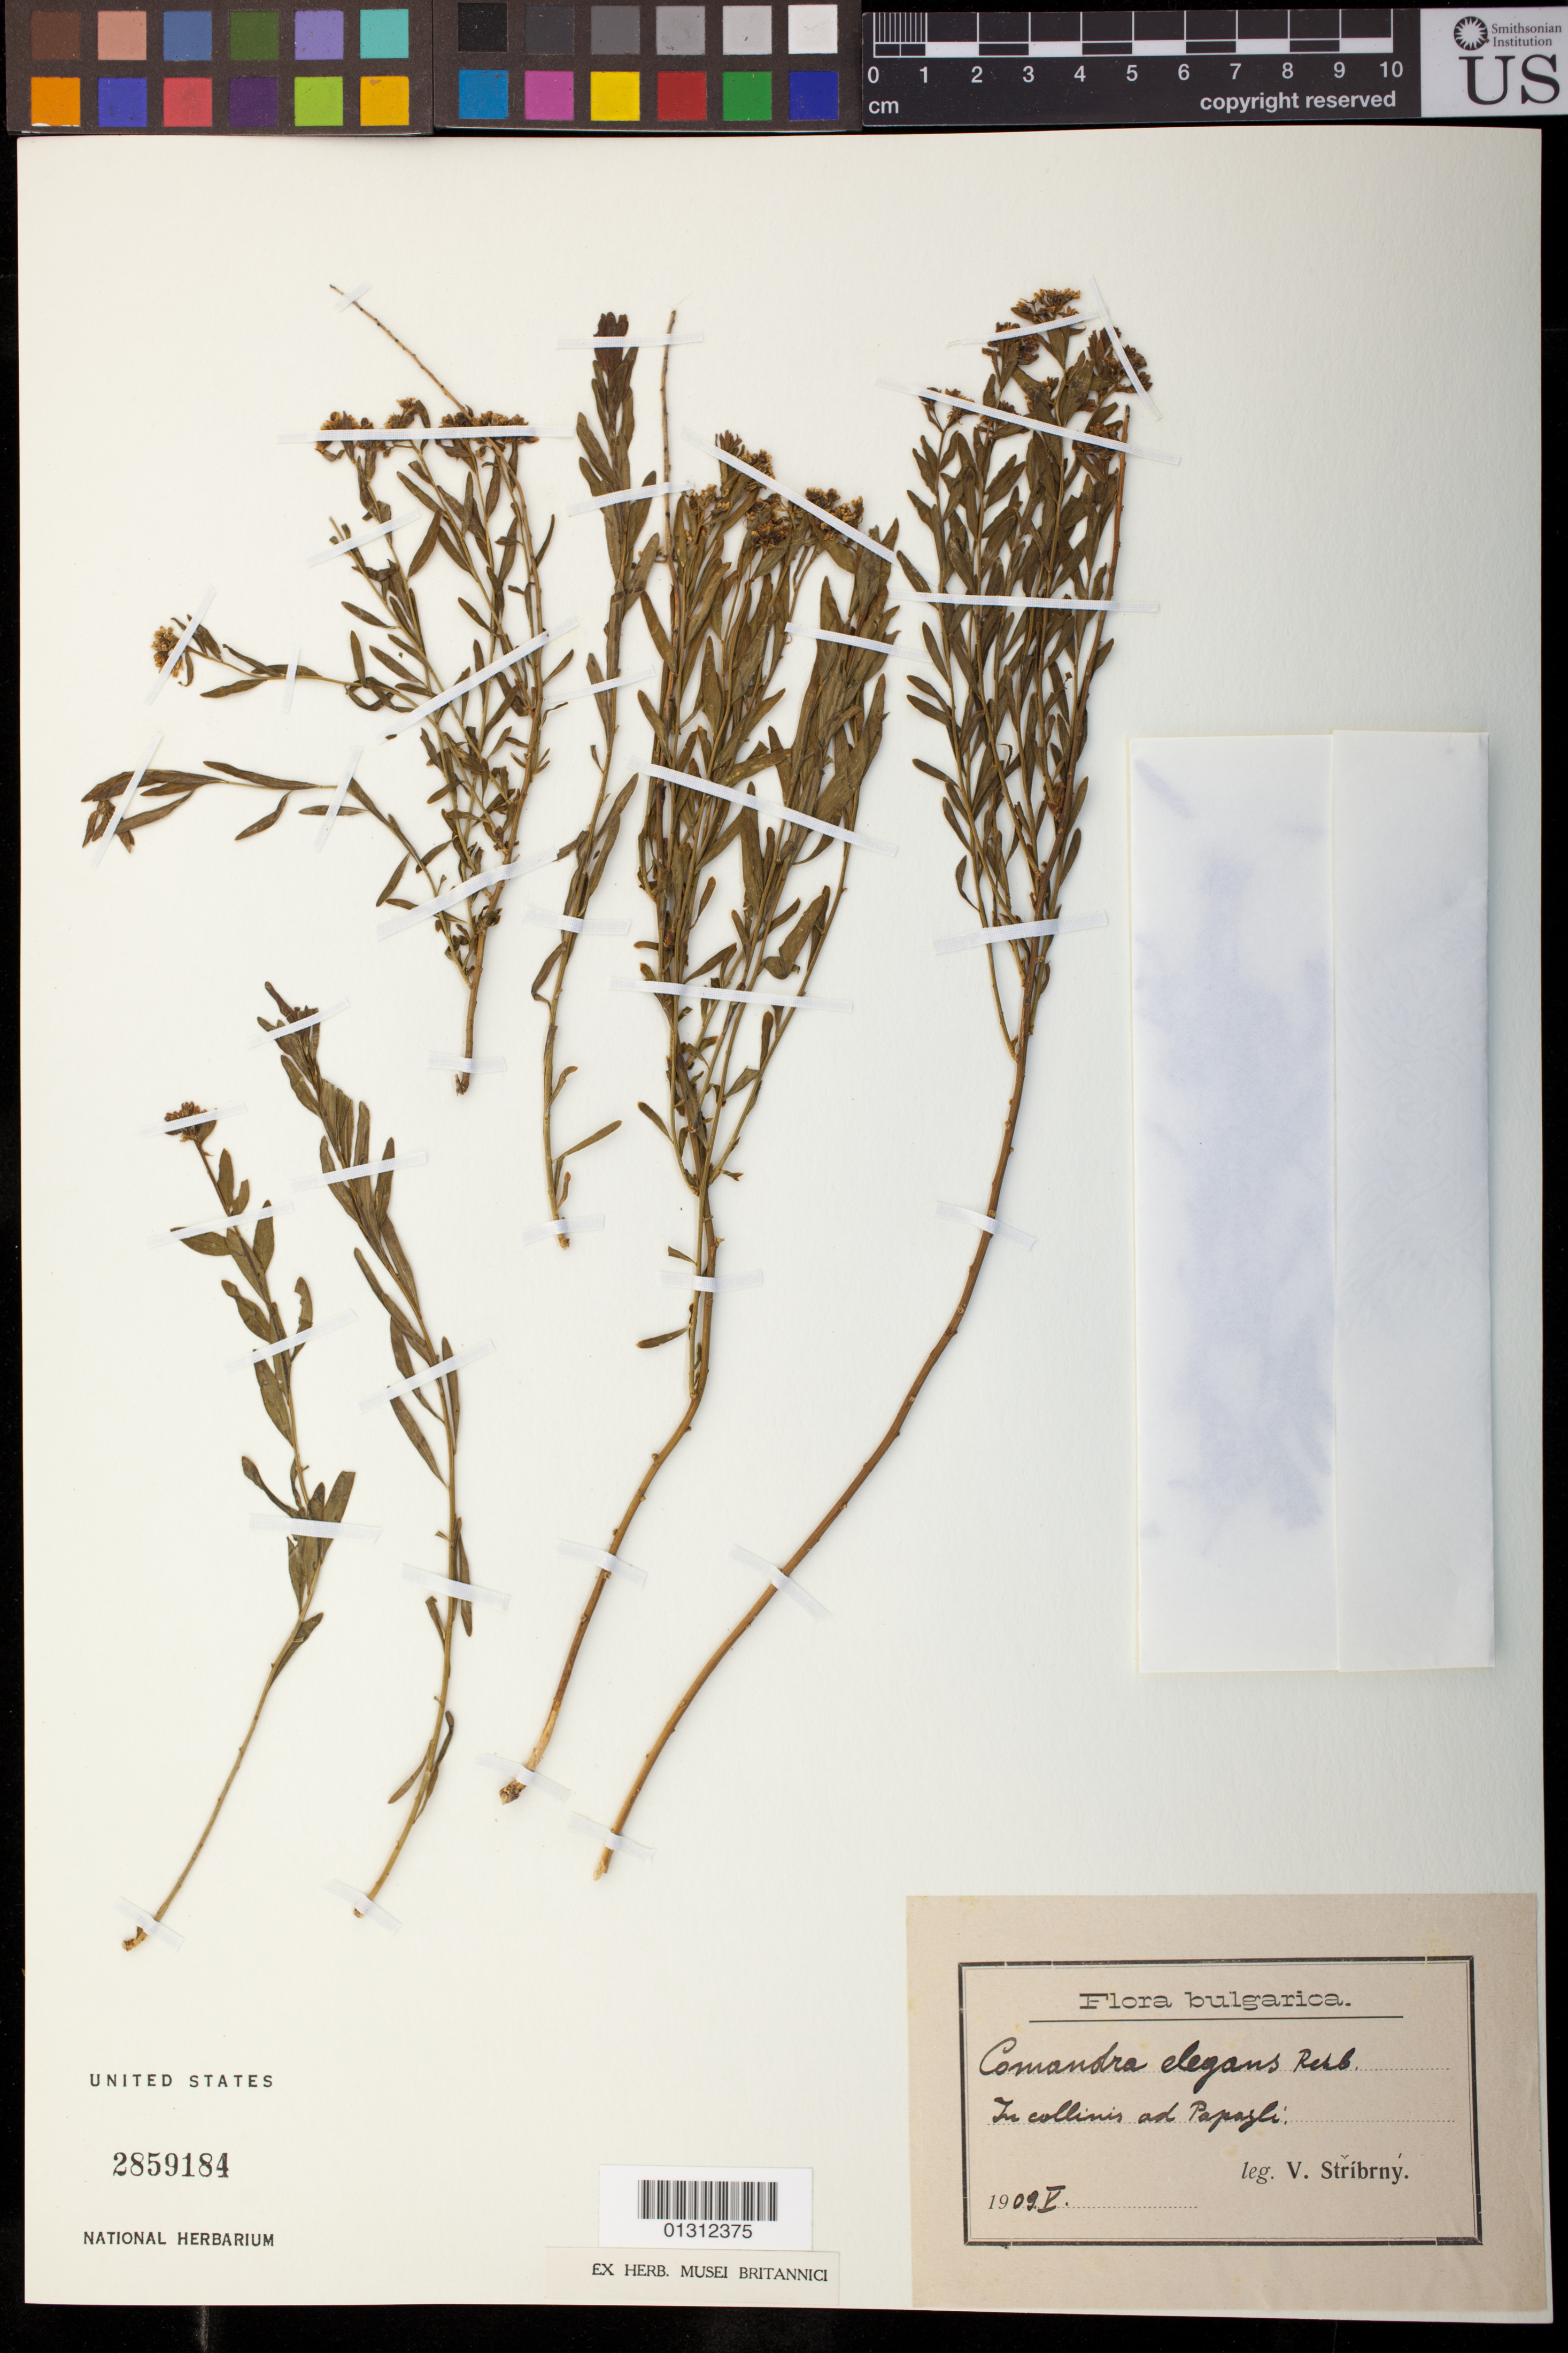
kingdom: Plantae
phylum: Tracheophyta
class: Magnoliopsida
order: Santalales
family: Comandraceae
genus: Comandra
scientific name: Comandra elegans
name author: (Rochel & Rchb.) Rchb. f.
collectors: V. Stribrny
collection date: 1909-05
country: Bulgaria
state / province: Plovdiv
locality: In collinis ad Papazli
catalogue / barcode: US 2859184